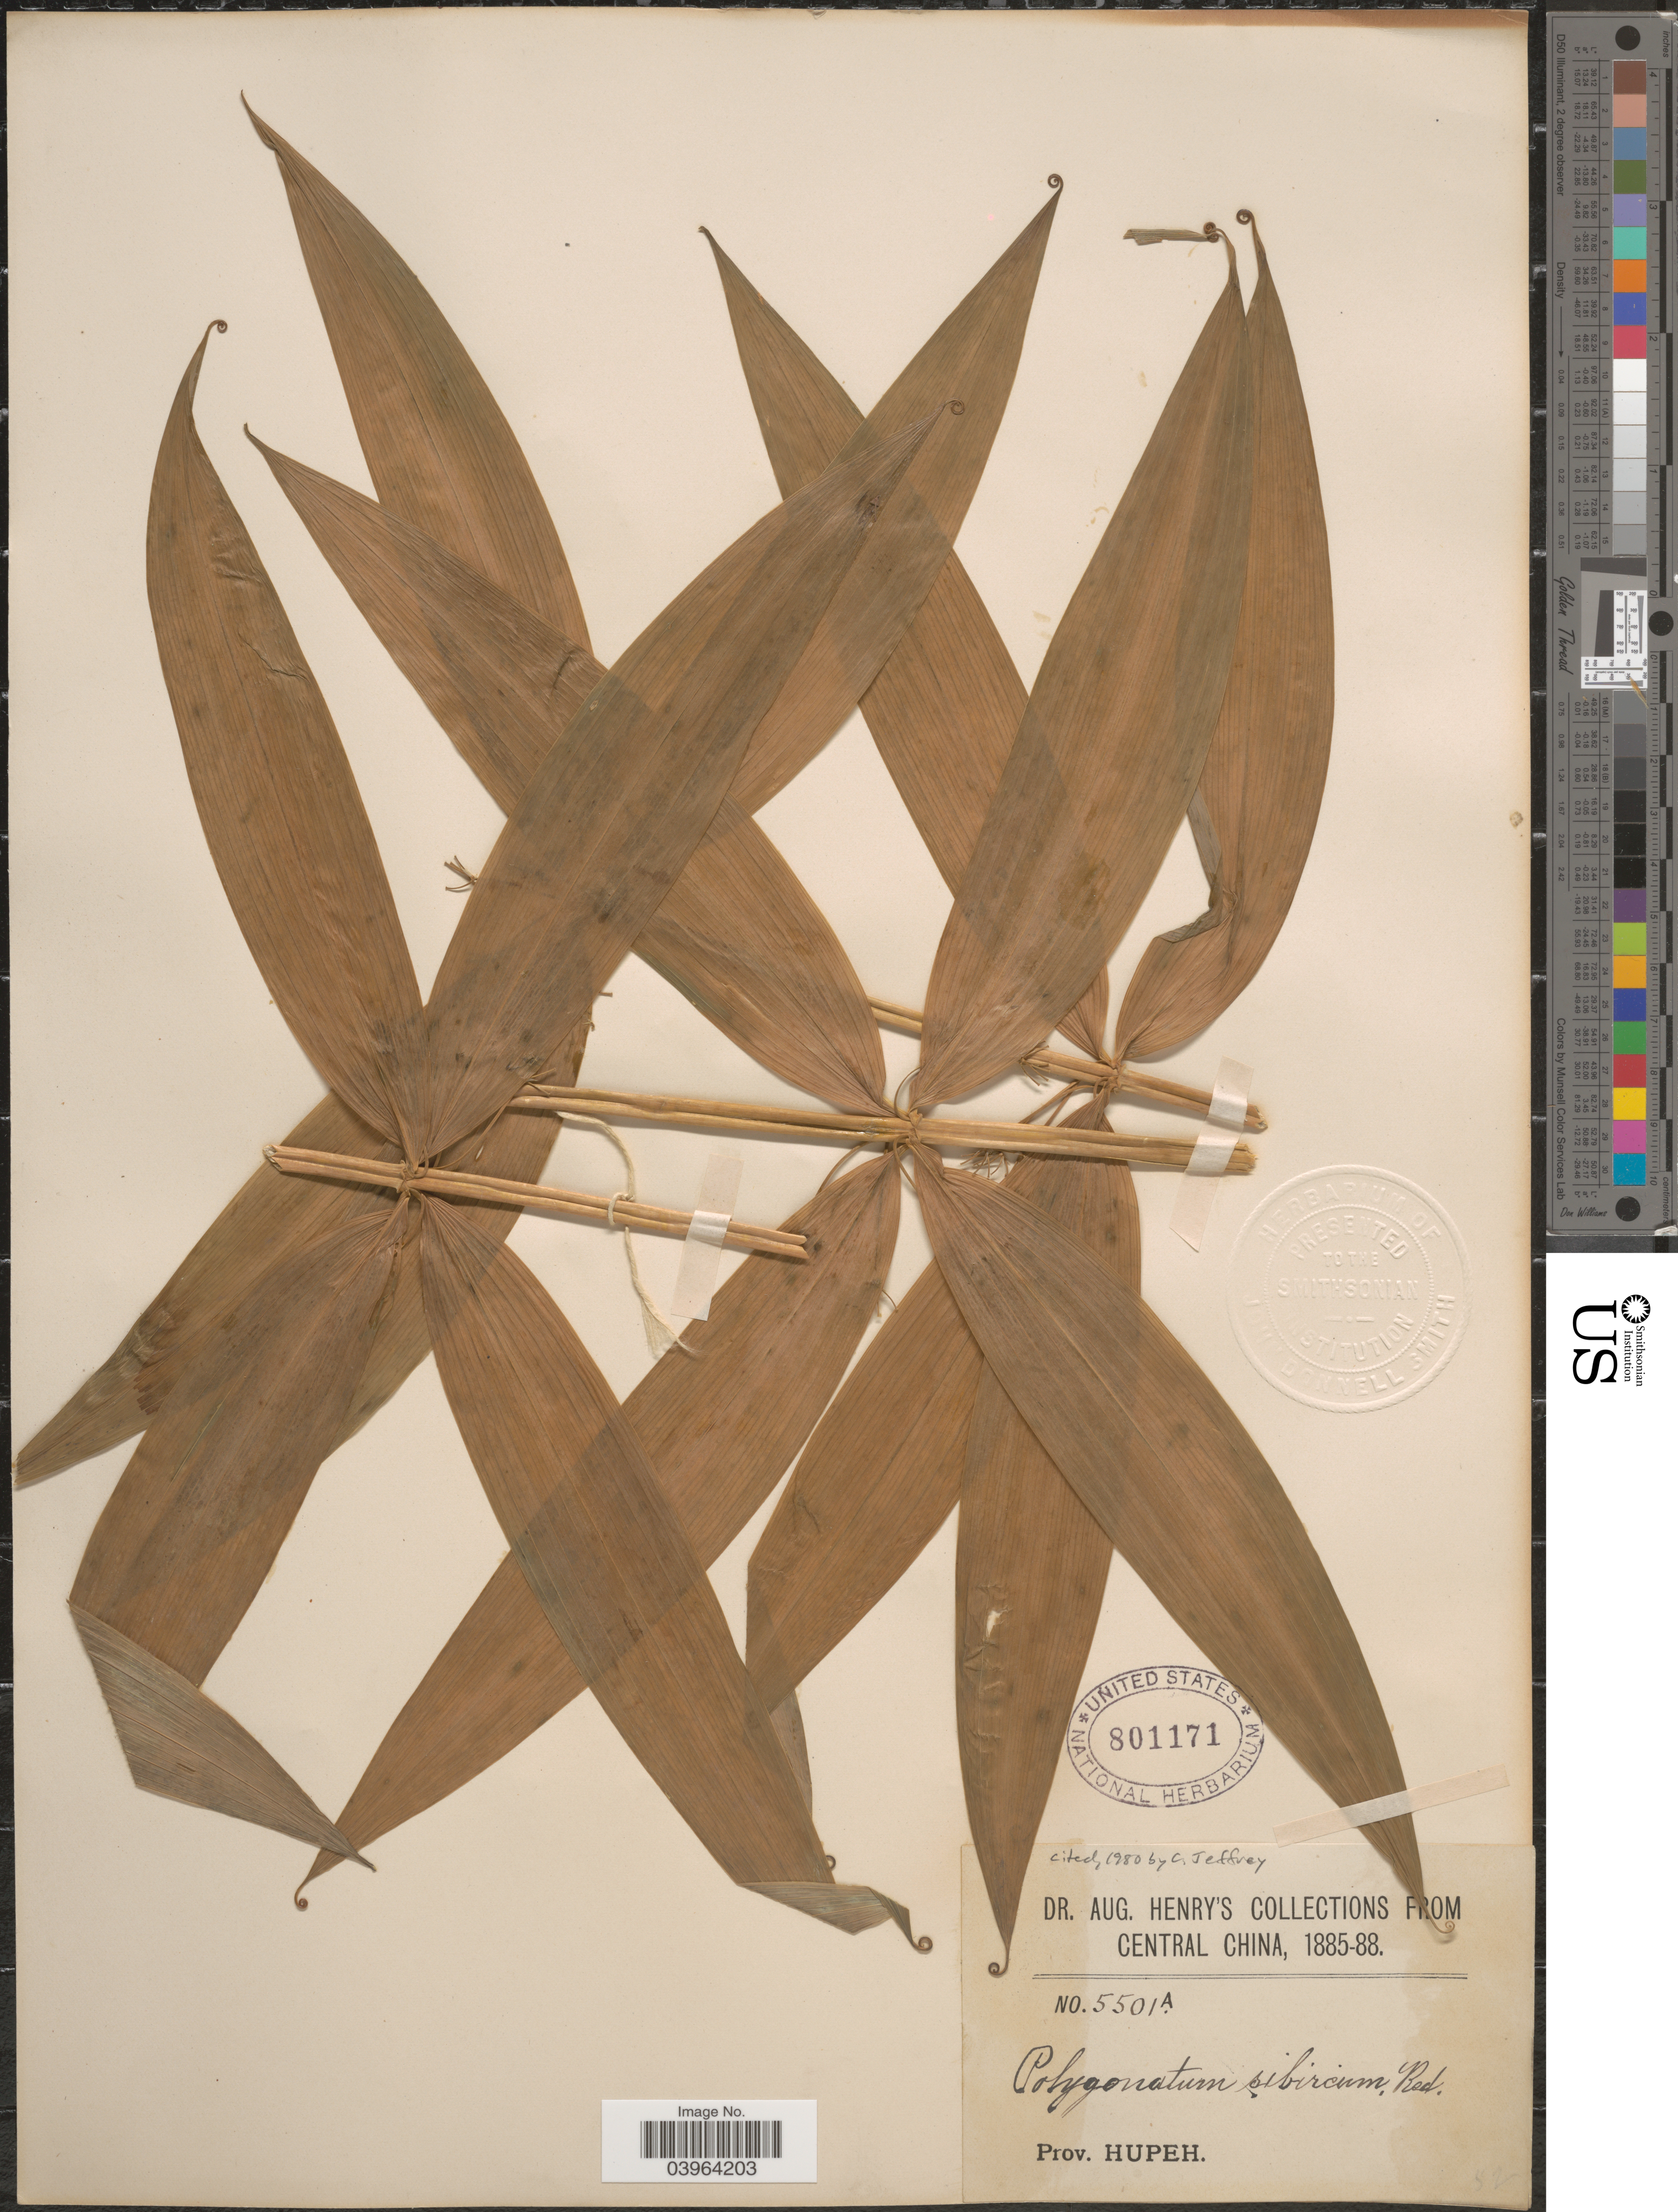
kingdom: Plantae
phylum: Tracheophyta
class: Liliopsida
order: Asparagales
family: Asparagaceae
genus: Polygonatum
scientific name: Polygonatum sibiricum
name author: F. Delaroche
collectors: A. Henry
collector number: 5501 A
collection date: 1885/1888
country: China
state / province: Hubei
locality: Prov. Hupeh.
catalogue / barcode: US 801171